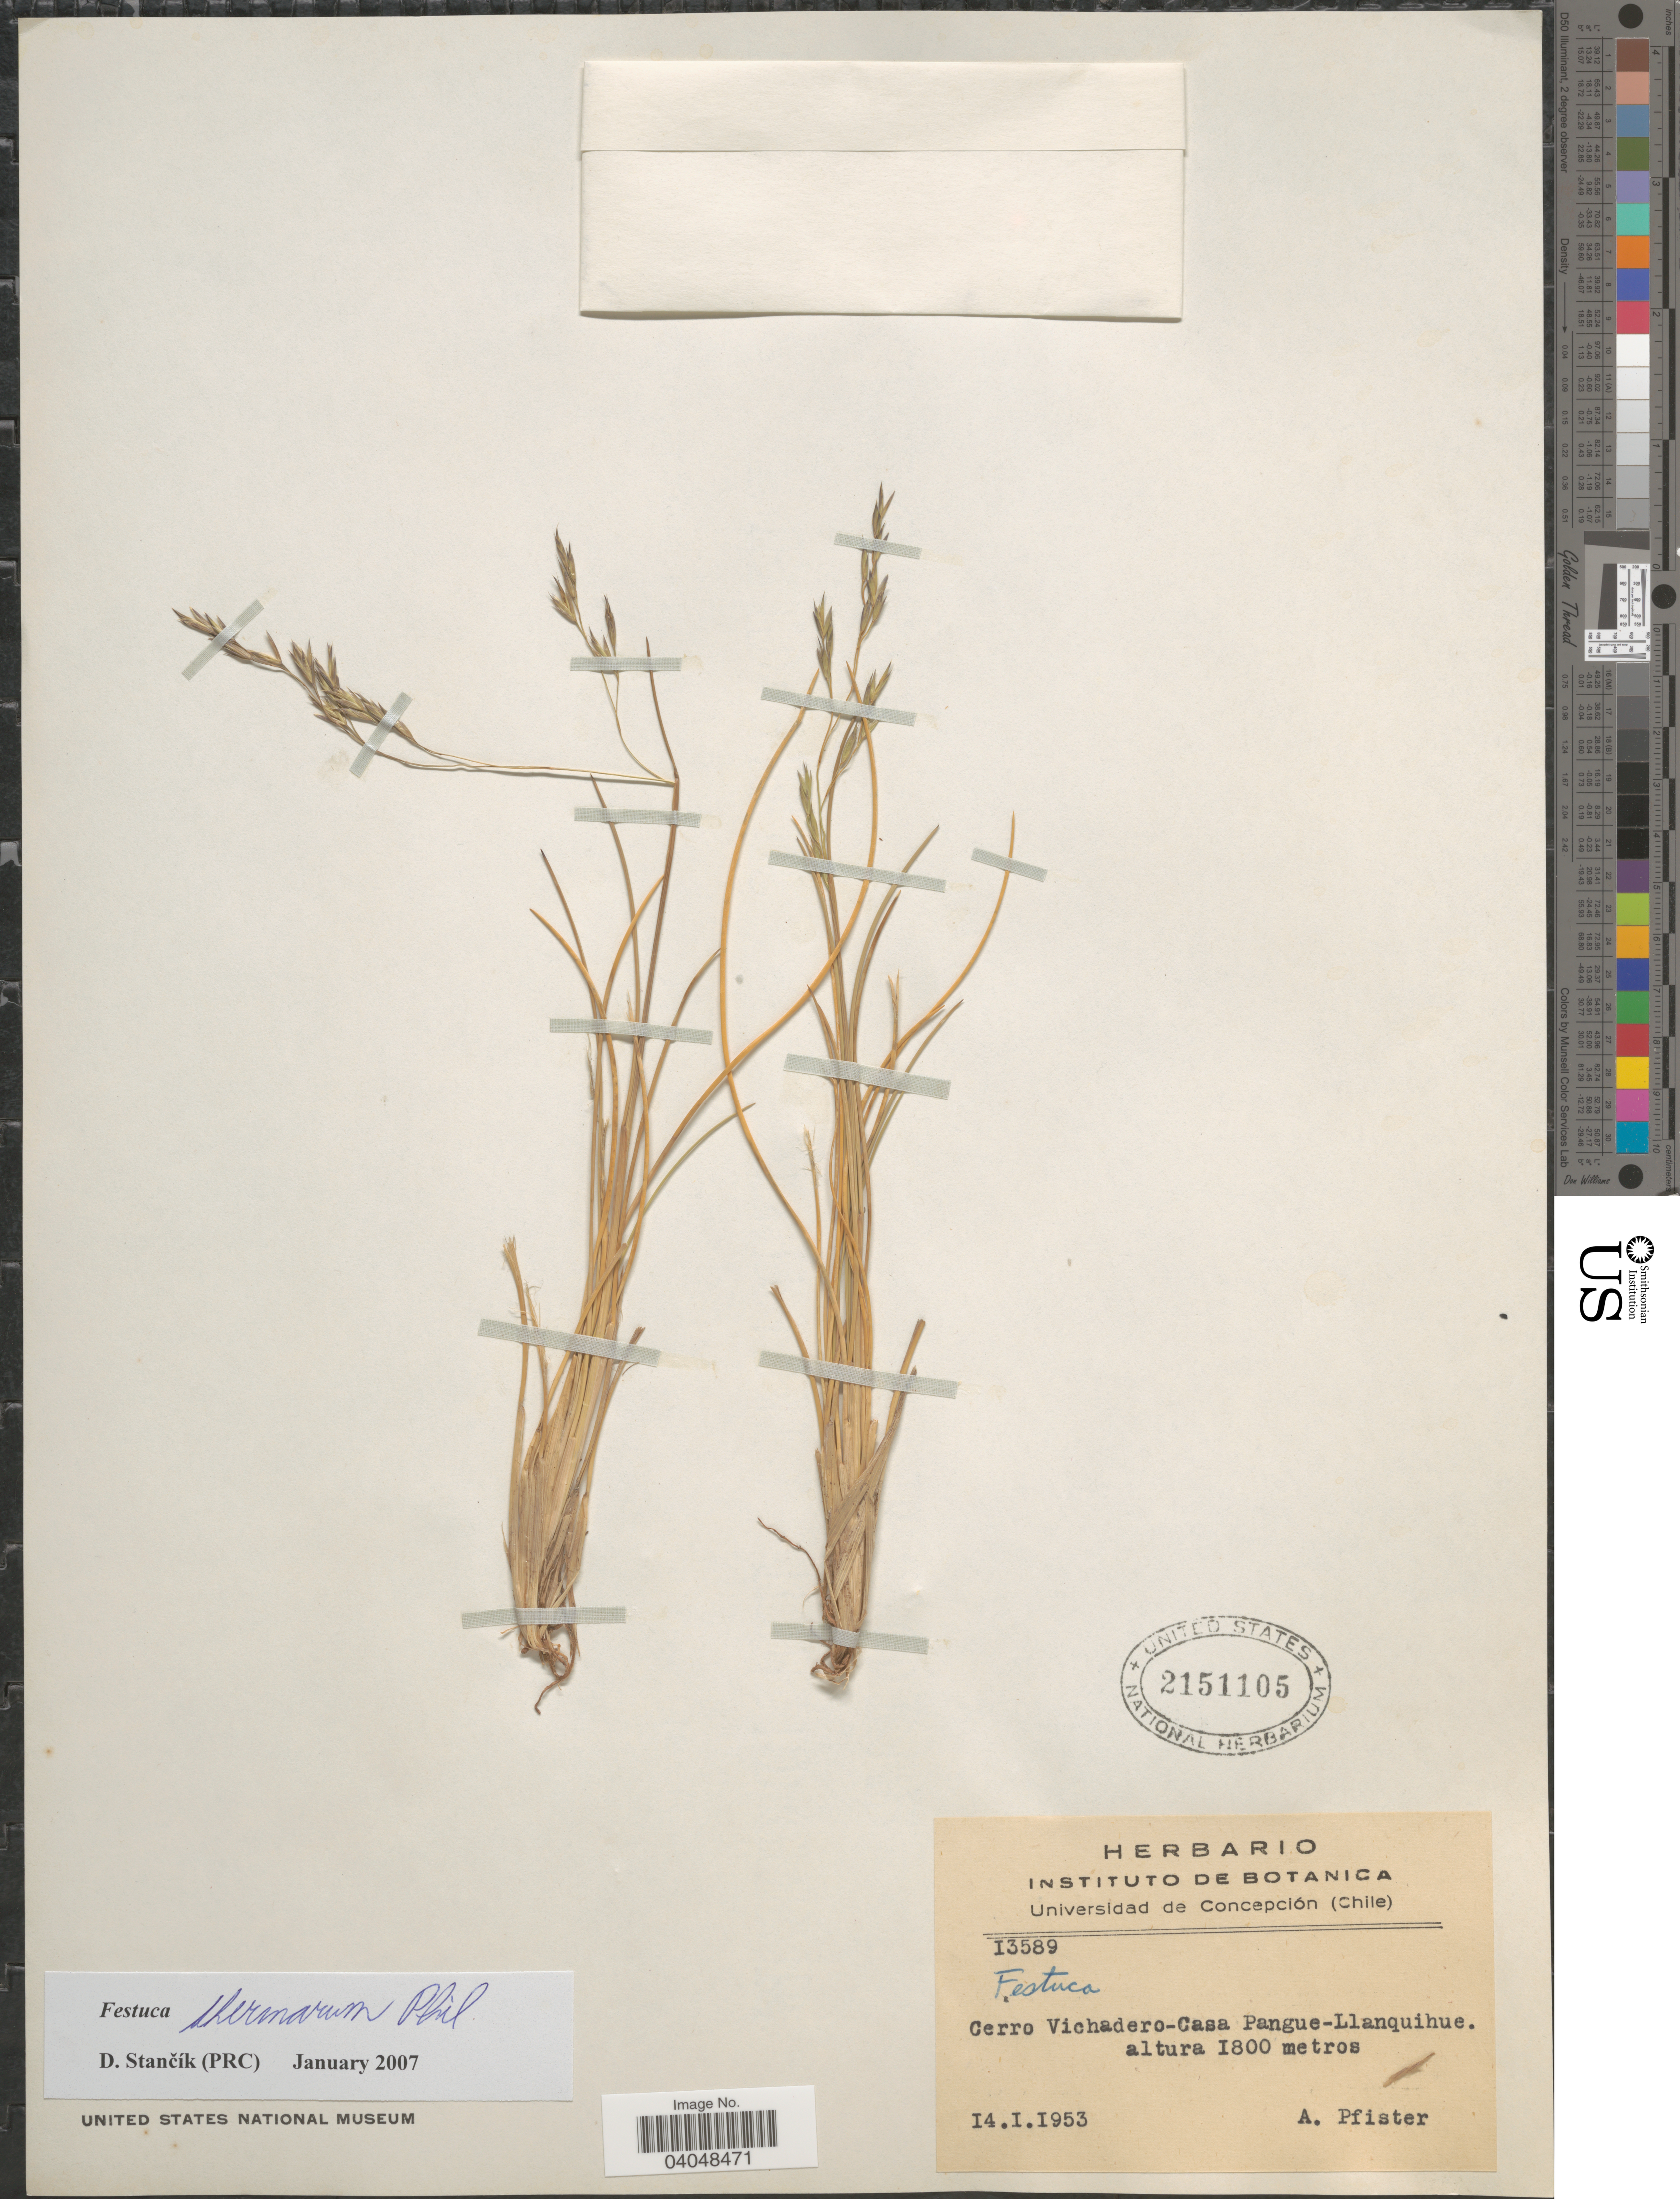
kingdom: Plantae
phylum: Tracheophyta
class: Liliopsida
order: Poales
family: Poaceae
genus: Festuca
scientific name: Festuca thermarum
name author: Phil.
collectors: A. Pfister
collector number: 13589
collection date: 1953-01-14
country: Chile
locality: Cerro Vichadero-Casa Pangue-Llanquihue.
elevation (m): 1800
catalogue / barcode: US 2151105